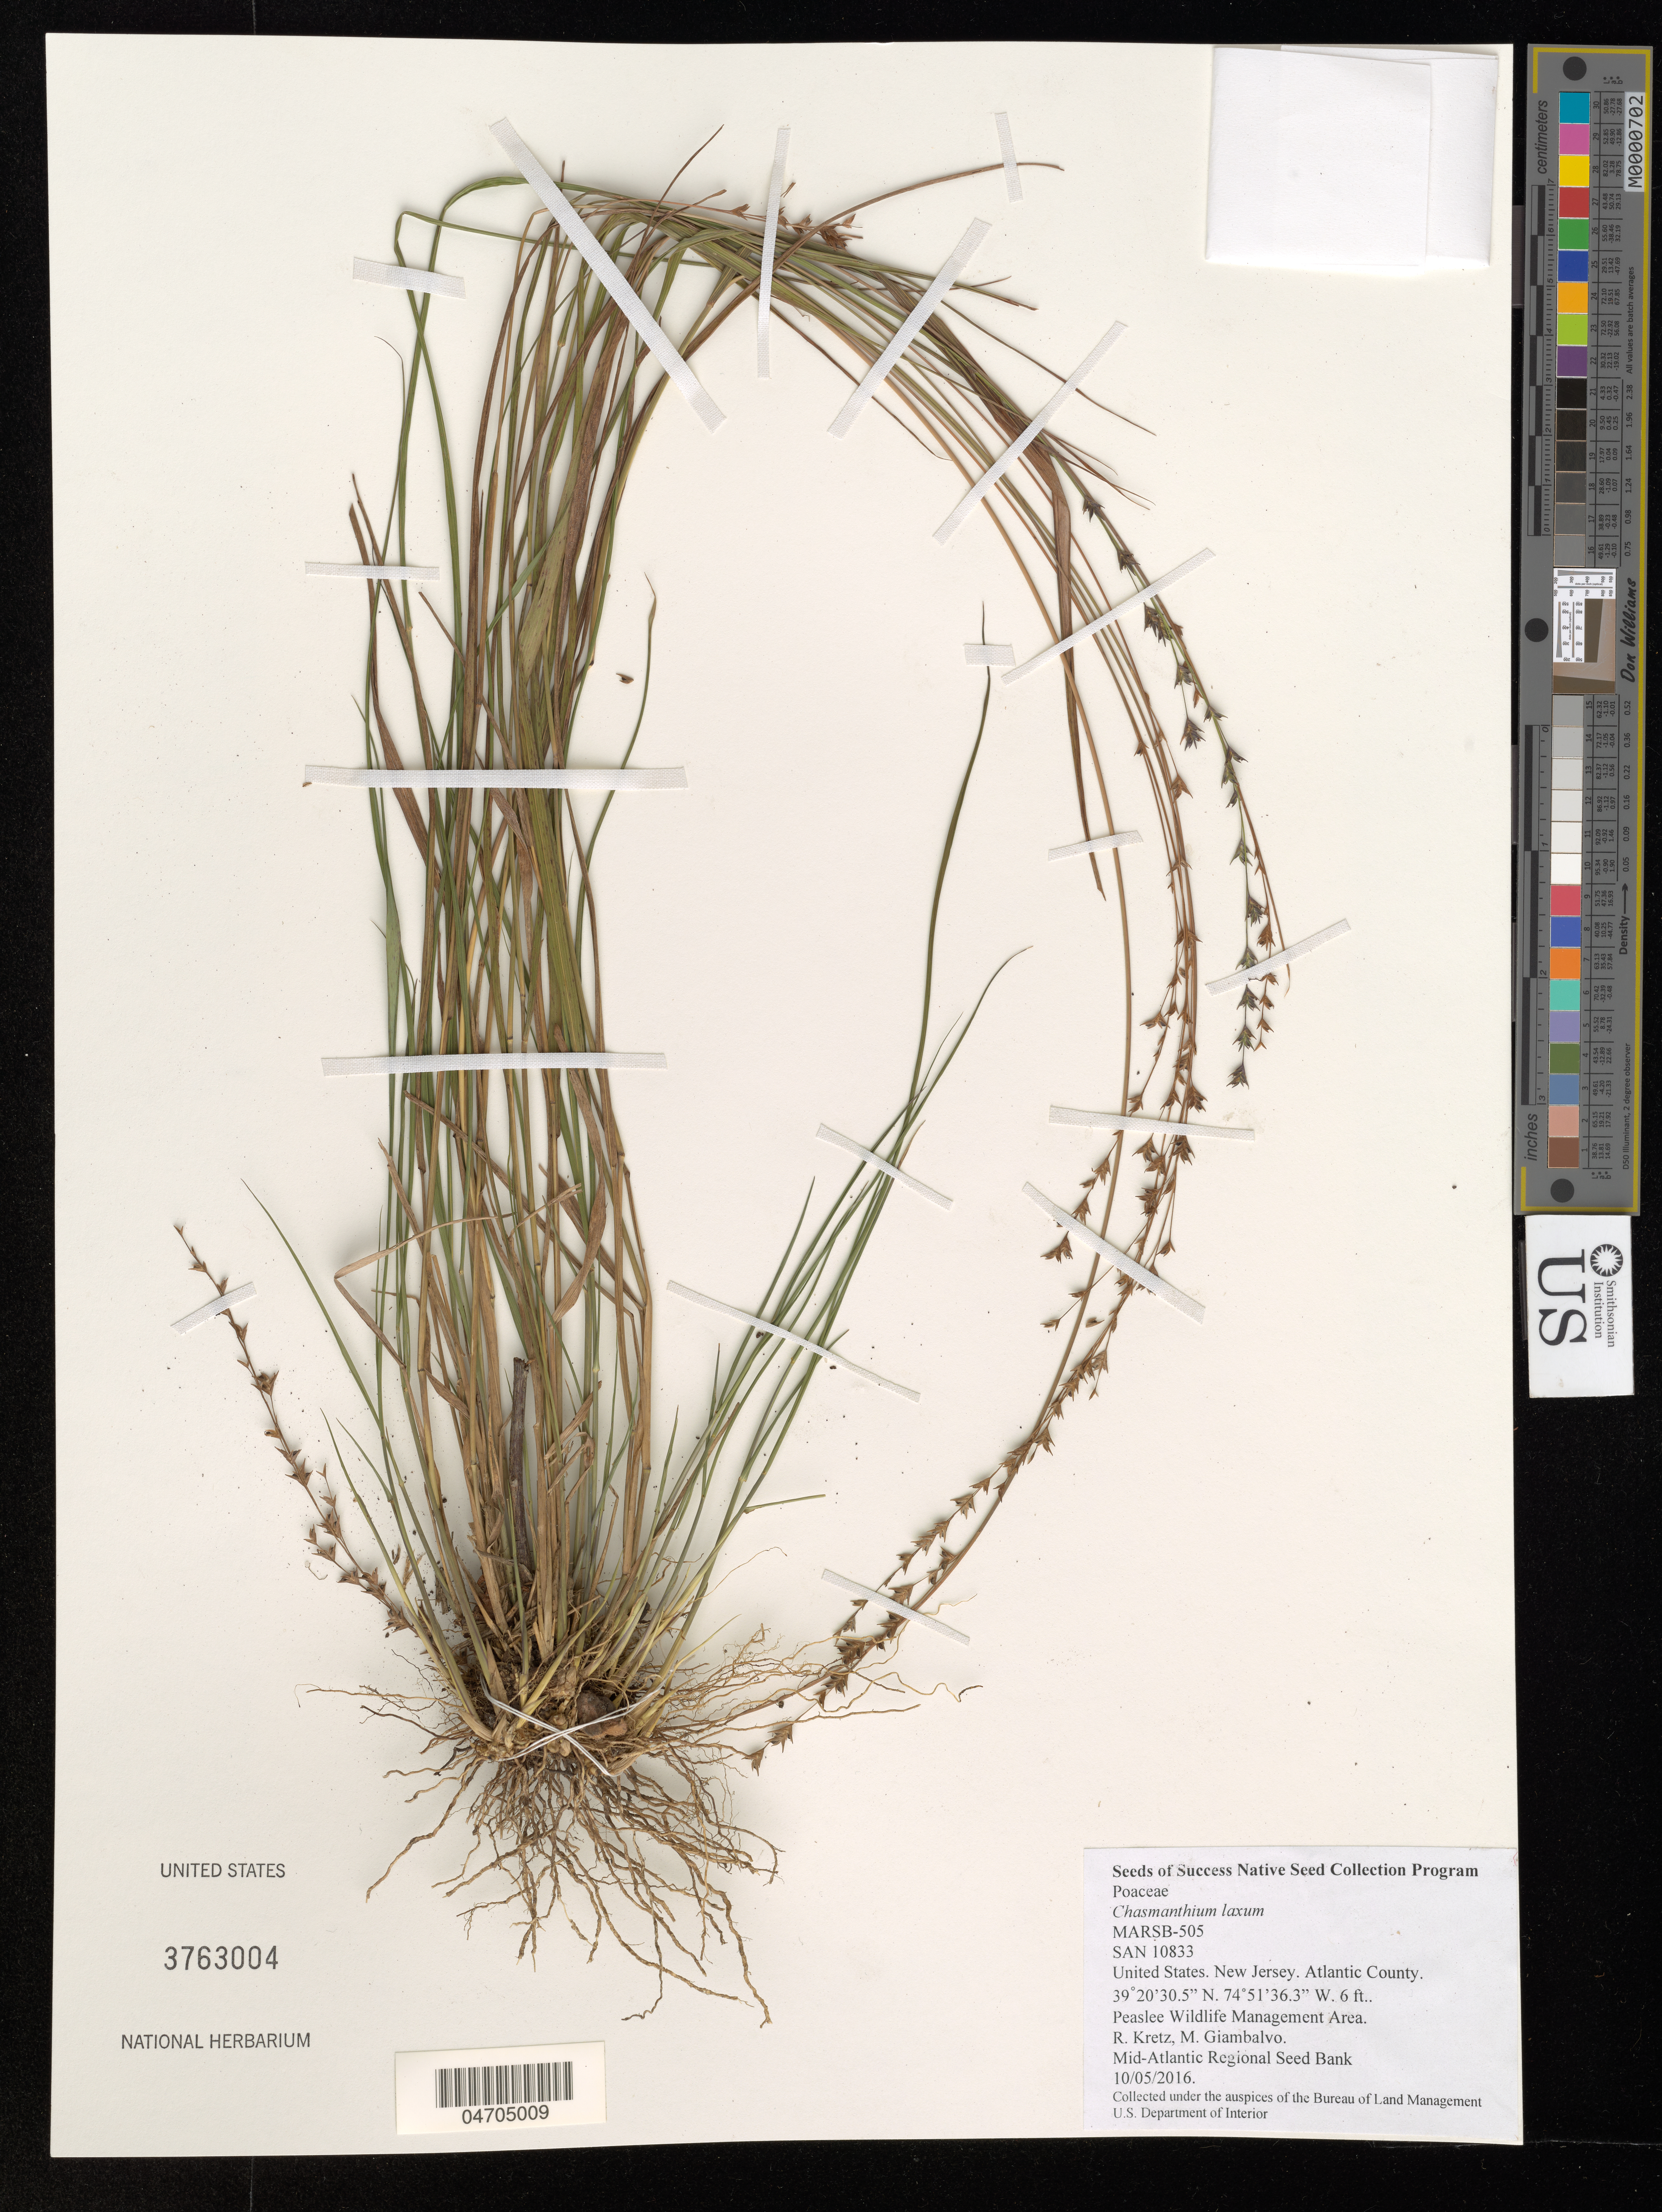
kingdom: Plantae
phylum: Tracheophyta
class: Liliopsida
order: Poales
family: Poaceae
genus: Chasmanthium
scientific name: Chasmanthium laxum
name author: (L.) H.O. Yates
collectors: R. Kretz & M. Giambalvo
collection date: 2016-10-05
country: United States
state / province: New Jersey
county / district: Atlantic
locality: Atlantic County. Peaslee Wildlife Management Area. Mid-Atlantic Regional Seed Bank.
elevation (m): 2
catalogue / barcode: US 3763004